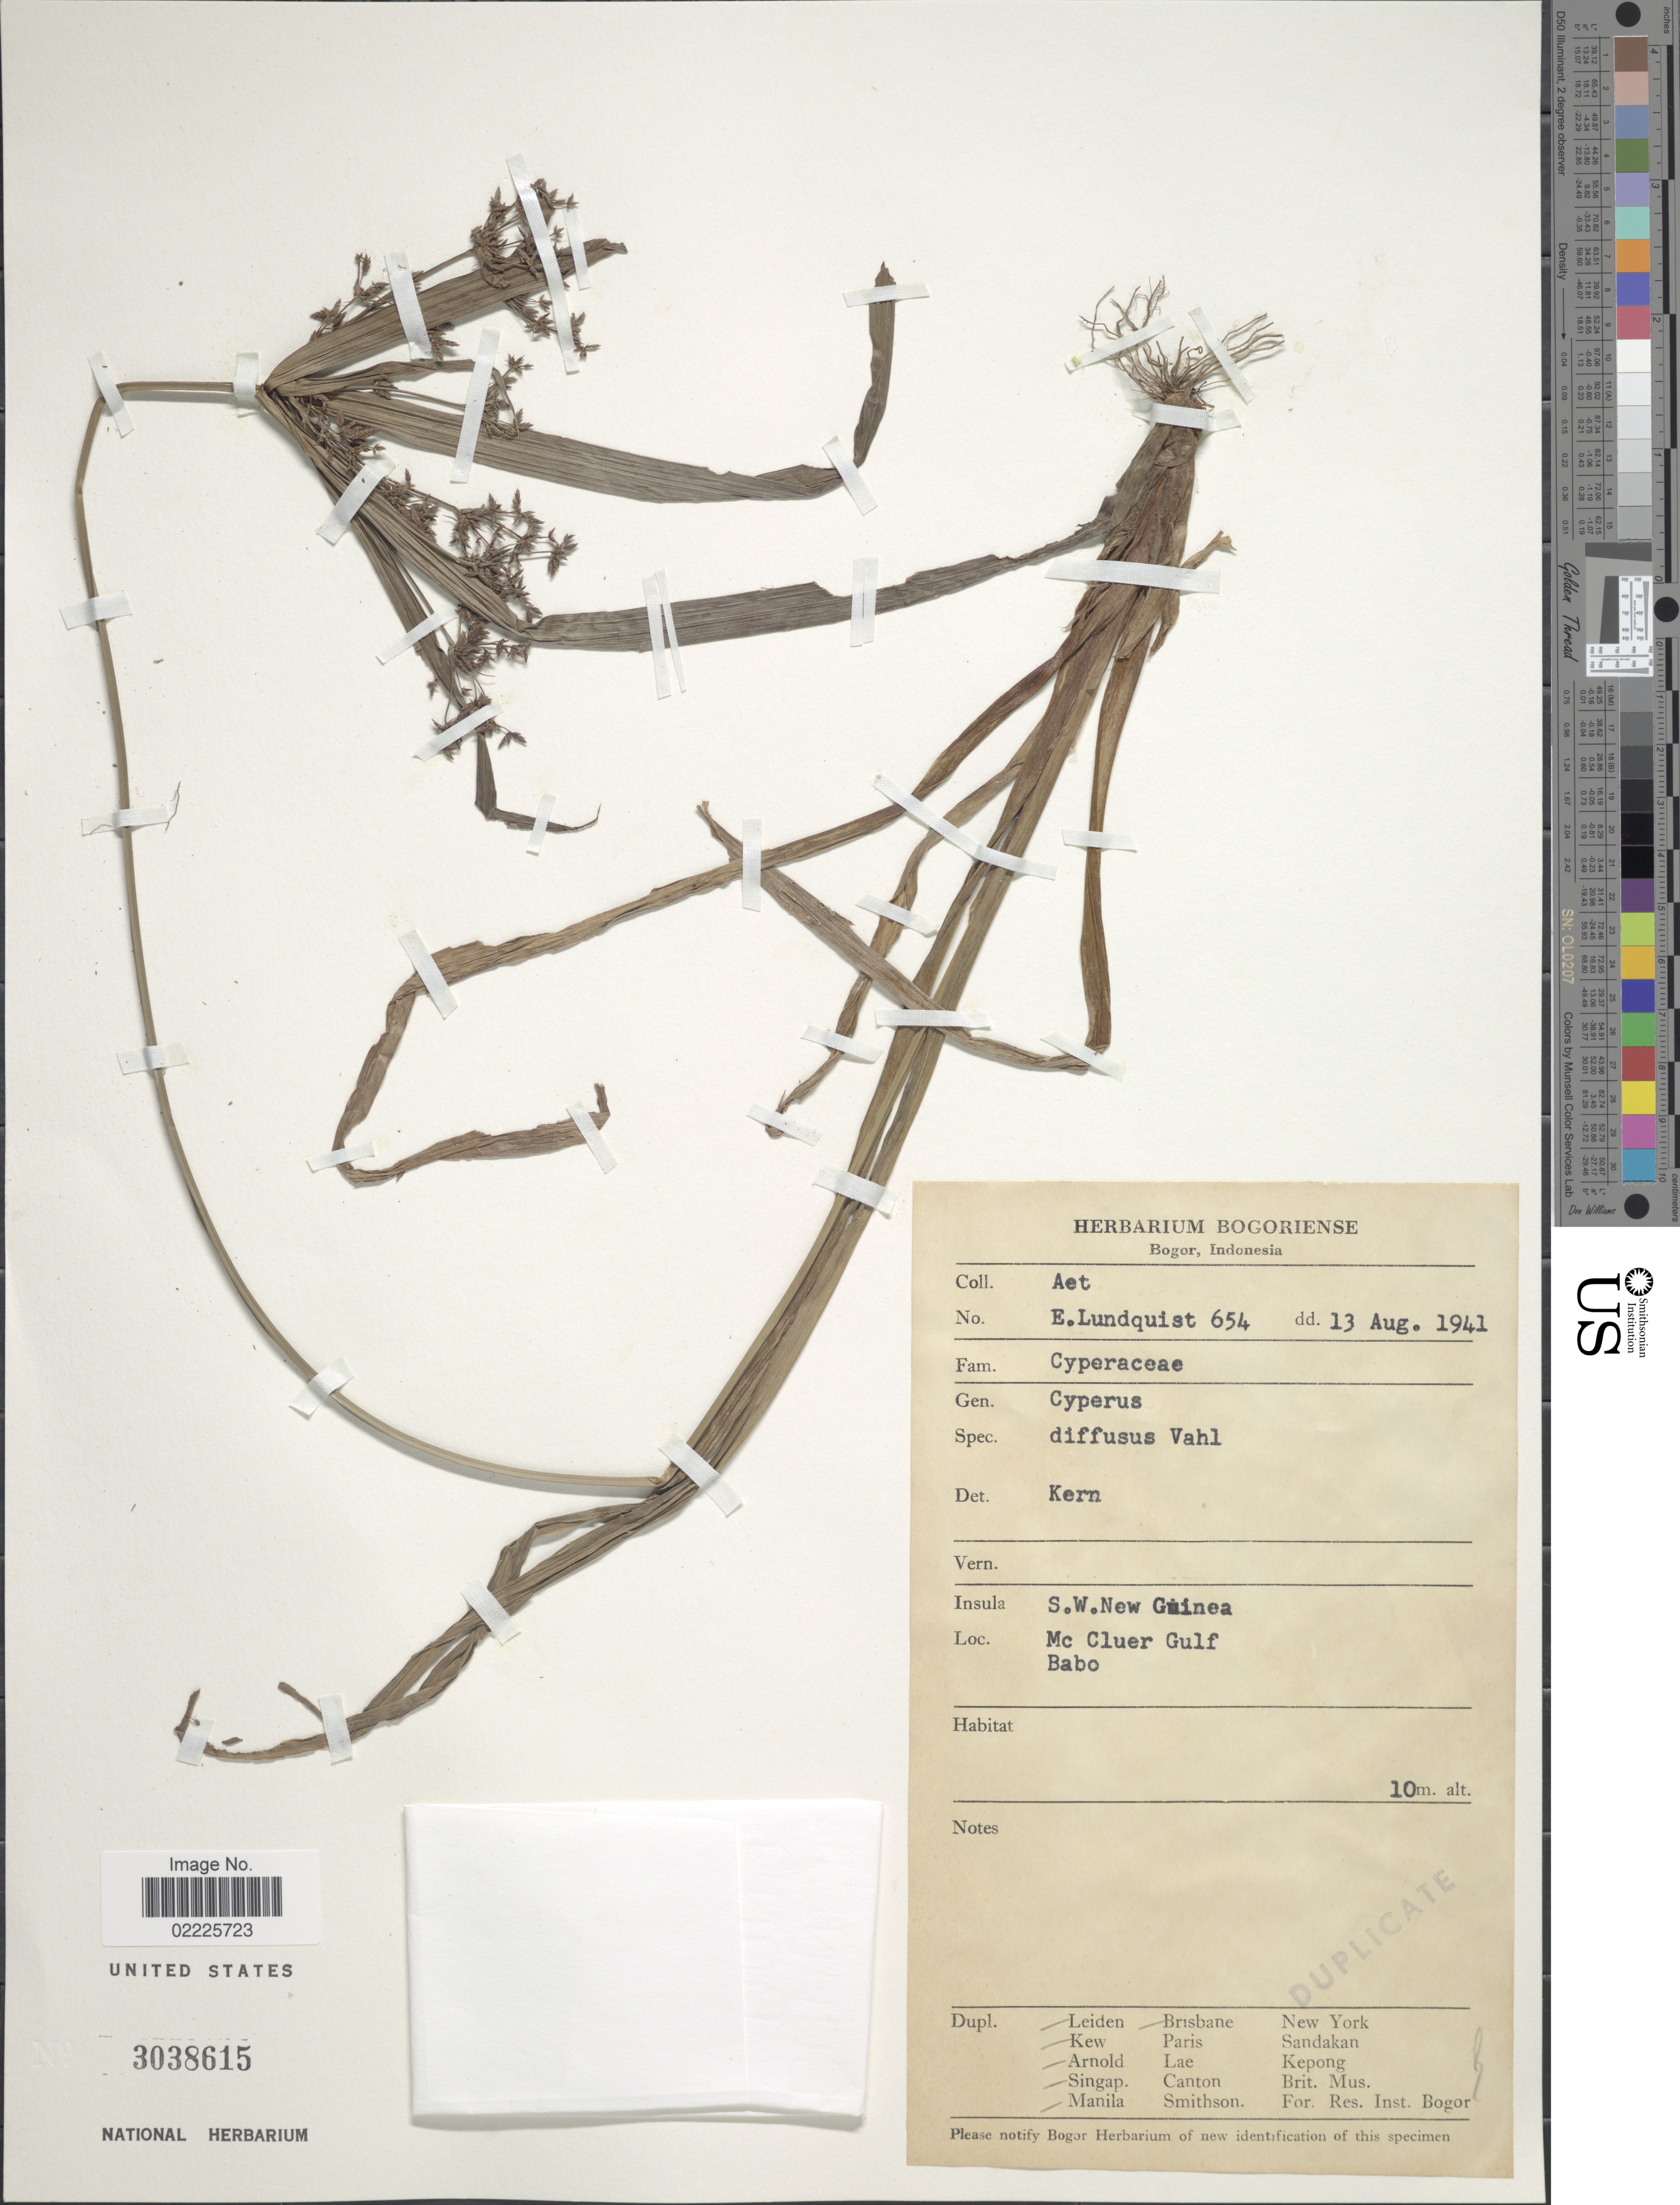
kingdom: Plantae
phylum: Tracheophyta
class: Liliopsida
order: Poales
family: Cyperaceae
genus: Cyperus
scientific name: Cyperus diffusus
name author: Vahl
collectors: -- Aet & E. Lundquist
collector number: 654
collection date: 1941-08-13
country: Indonesia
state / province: Papua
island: New Guinea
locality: S.W. New Guinea, Mc Cluer Gulf, Babo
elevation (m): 10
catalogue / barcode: US 3038615